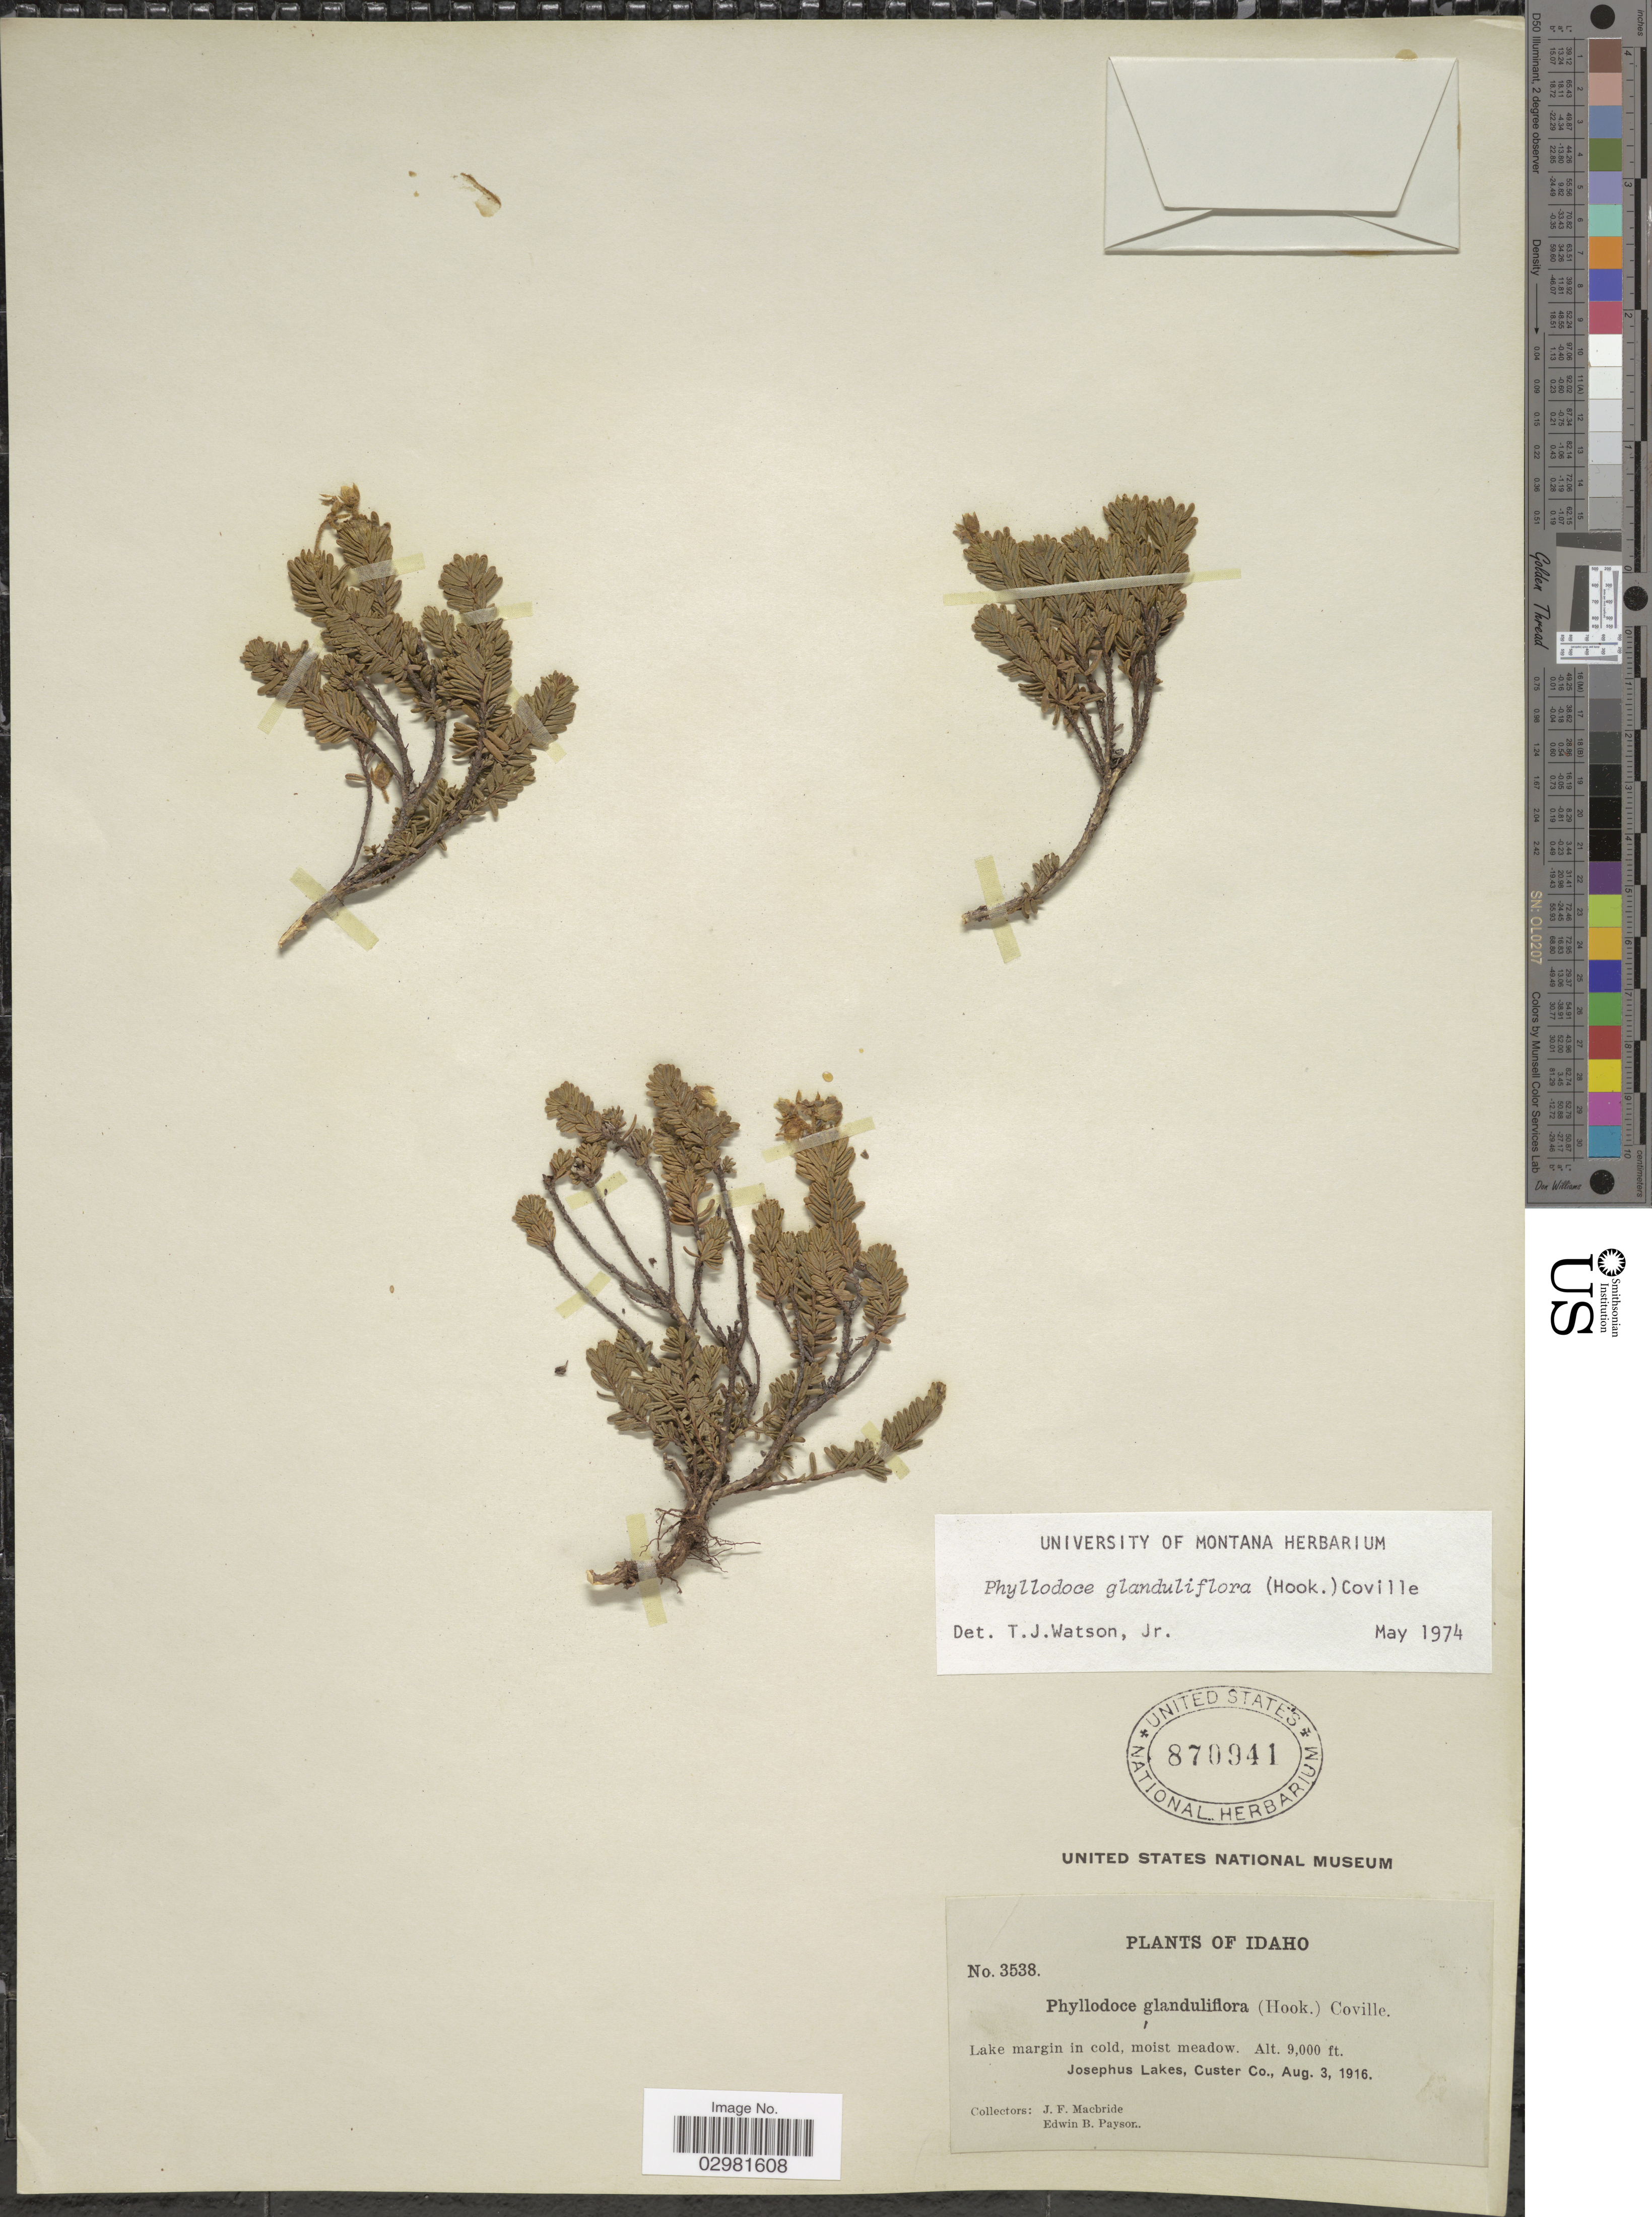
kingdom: Plantae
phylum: Tracheophyta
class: Magnoliopsida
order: Ericales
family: Ericaceae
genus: Phyllodoce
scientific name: Phyllodoce glanduliflora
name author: (Hook.) Coville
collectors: J. F. Macbride & E. B. Payson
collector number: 3538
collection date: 1916-08-03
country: United States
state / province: Idaho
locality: Josephus Lakes, Custer Co.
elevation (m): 2743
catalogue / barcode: US 870941